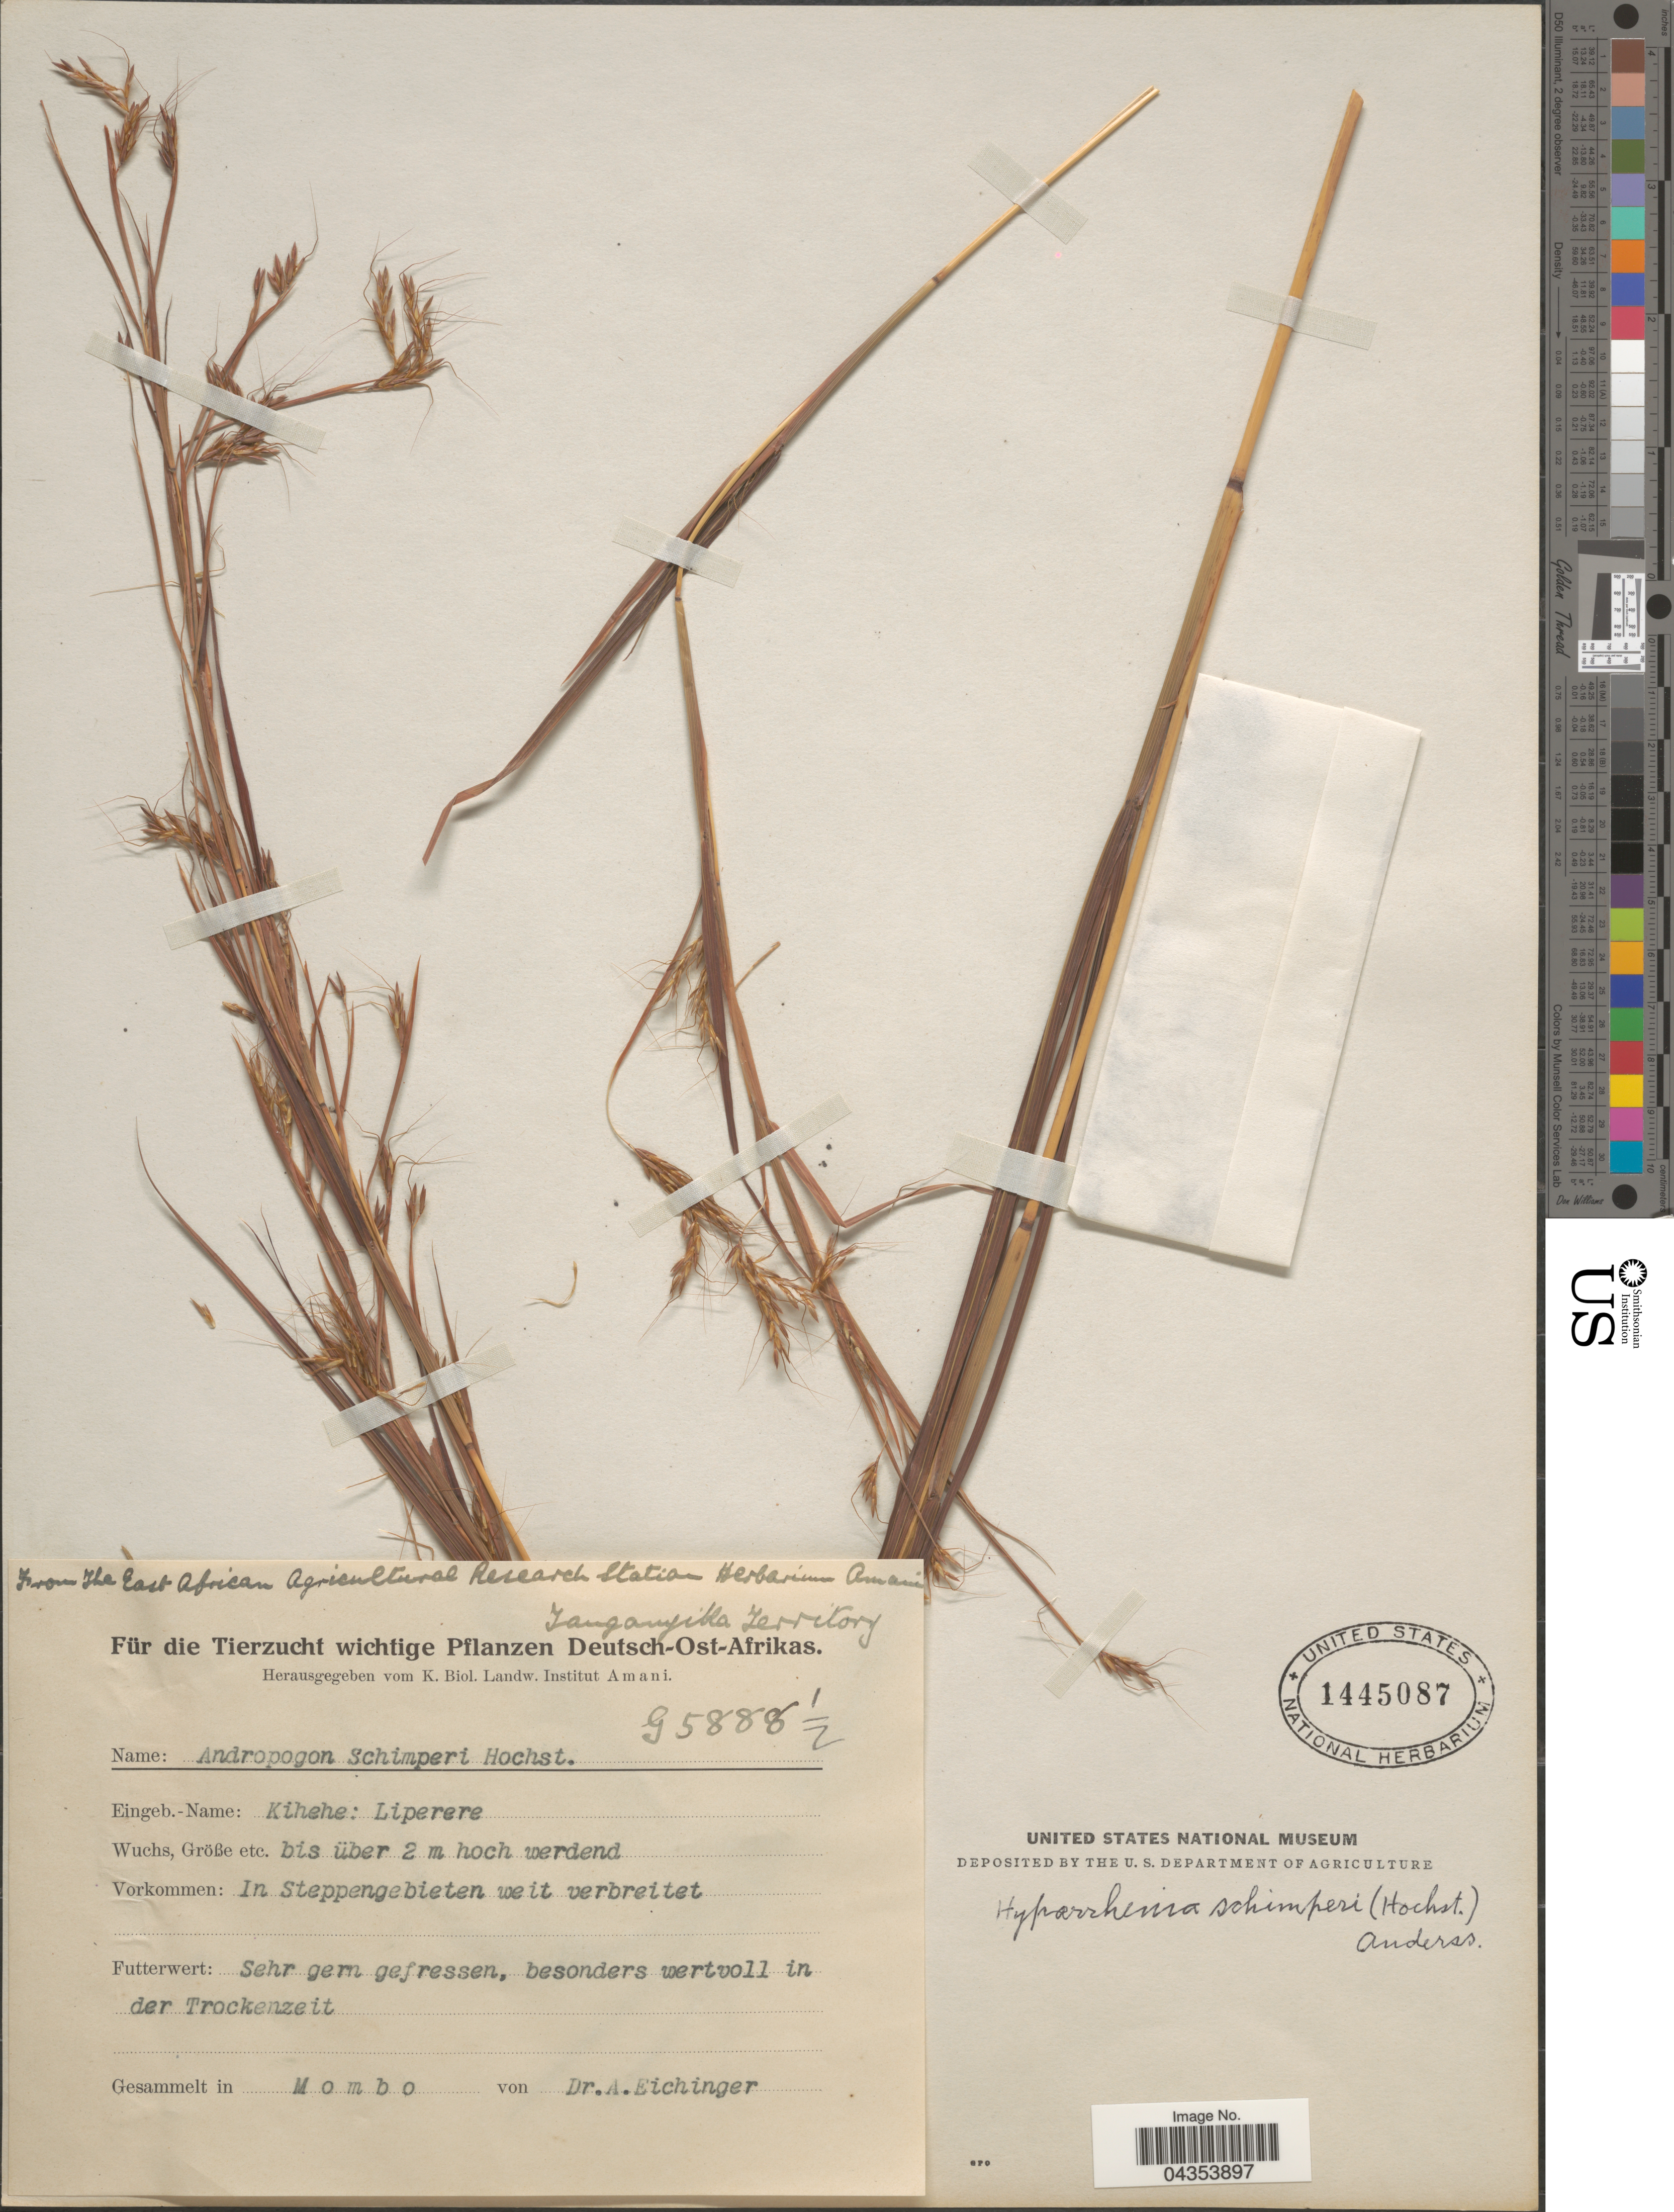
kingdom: Plantae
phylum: Tracheophyta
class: Liliopsida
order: Poales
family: Poaceae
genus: Hyparrhenia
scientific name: Hyparrhenia schimperi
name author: (Hochst. ex A. Rich.) Andersson ex Stapf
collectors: A. Eichinger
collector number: G5888 1/2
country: Tanzania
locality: Tanganyika Territory. Deutsch-Ost-Afrikas. Sehr gern gefressen, besonders wertvoll in der Trockenzeit. Mombo.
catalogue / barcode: US 1445087